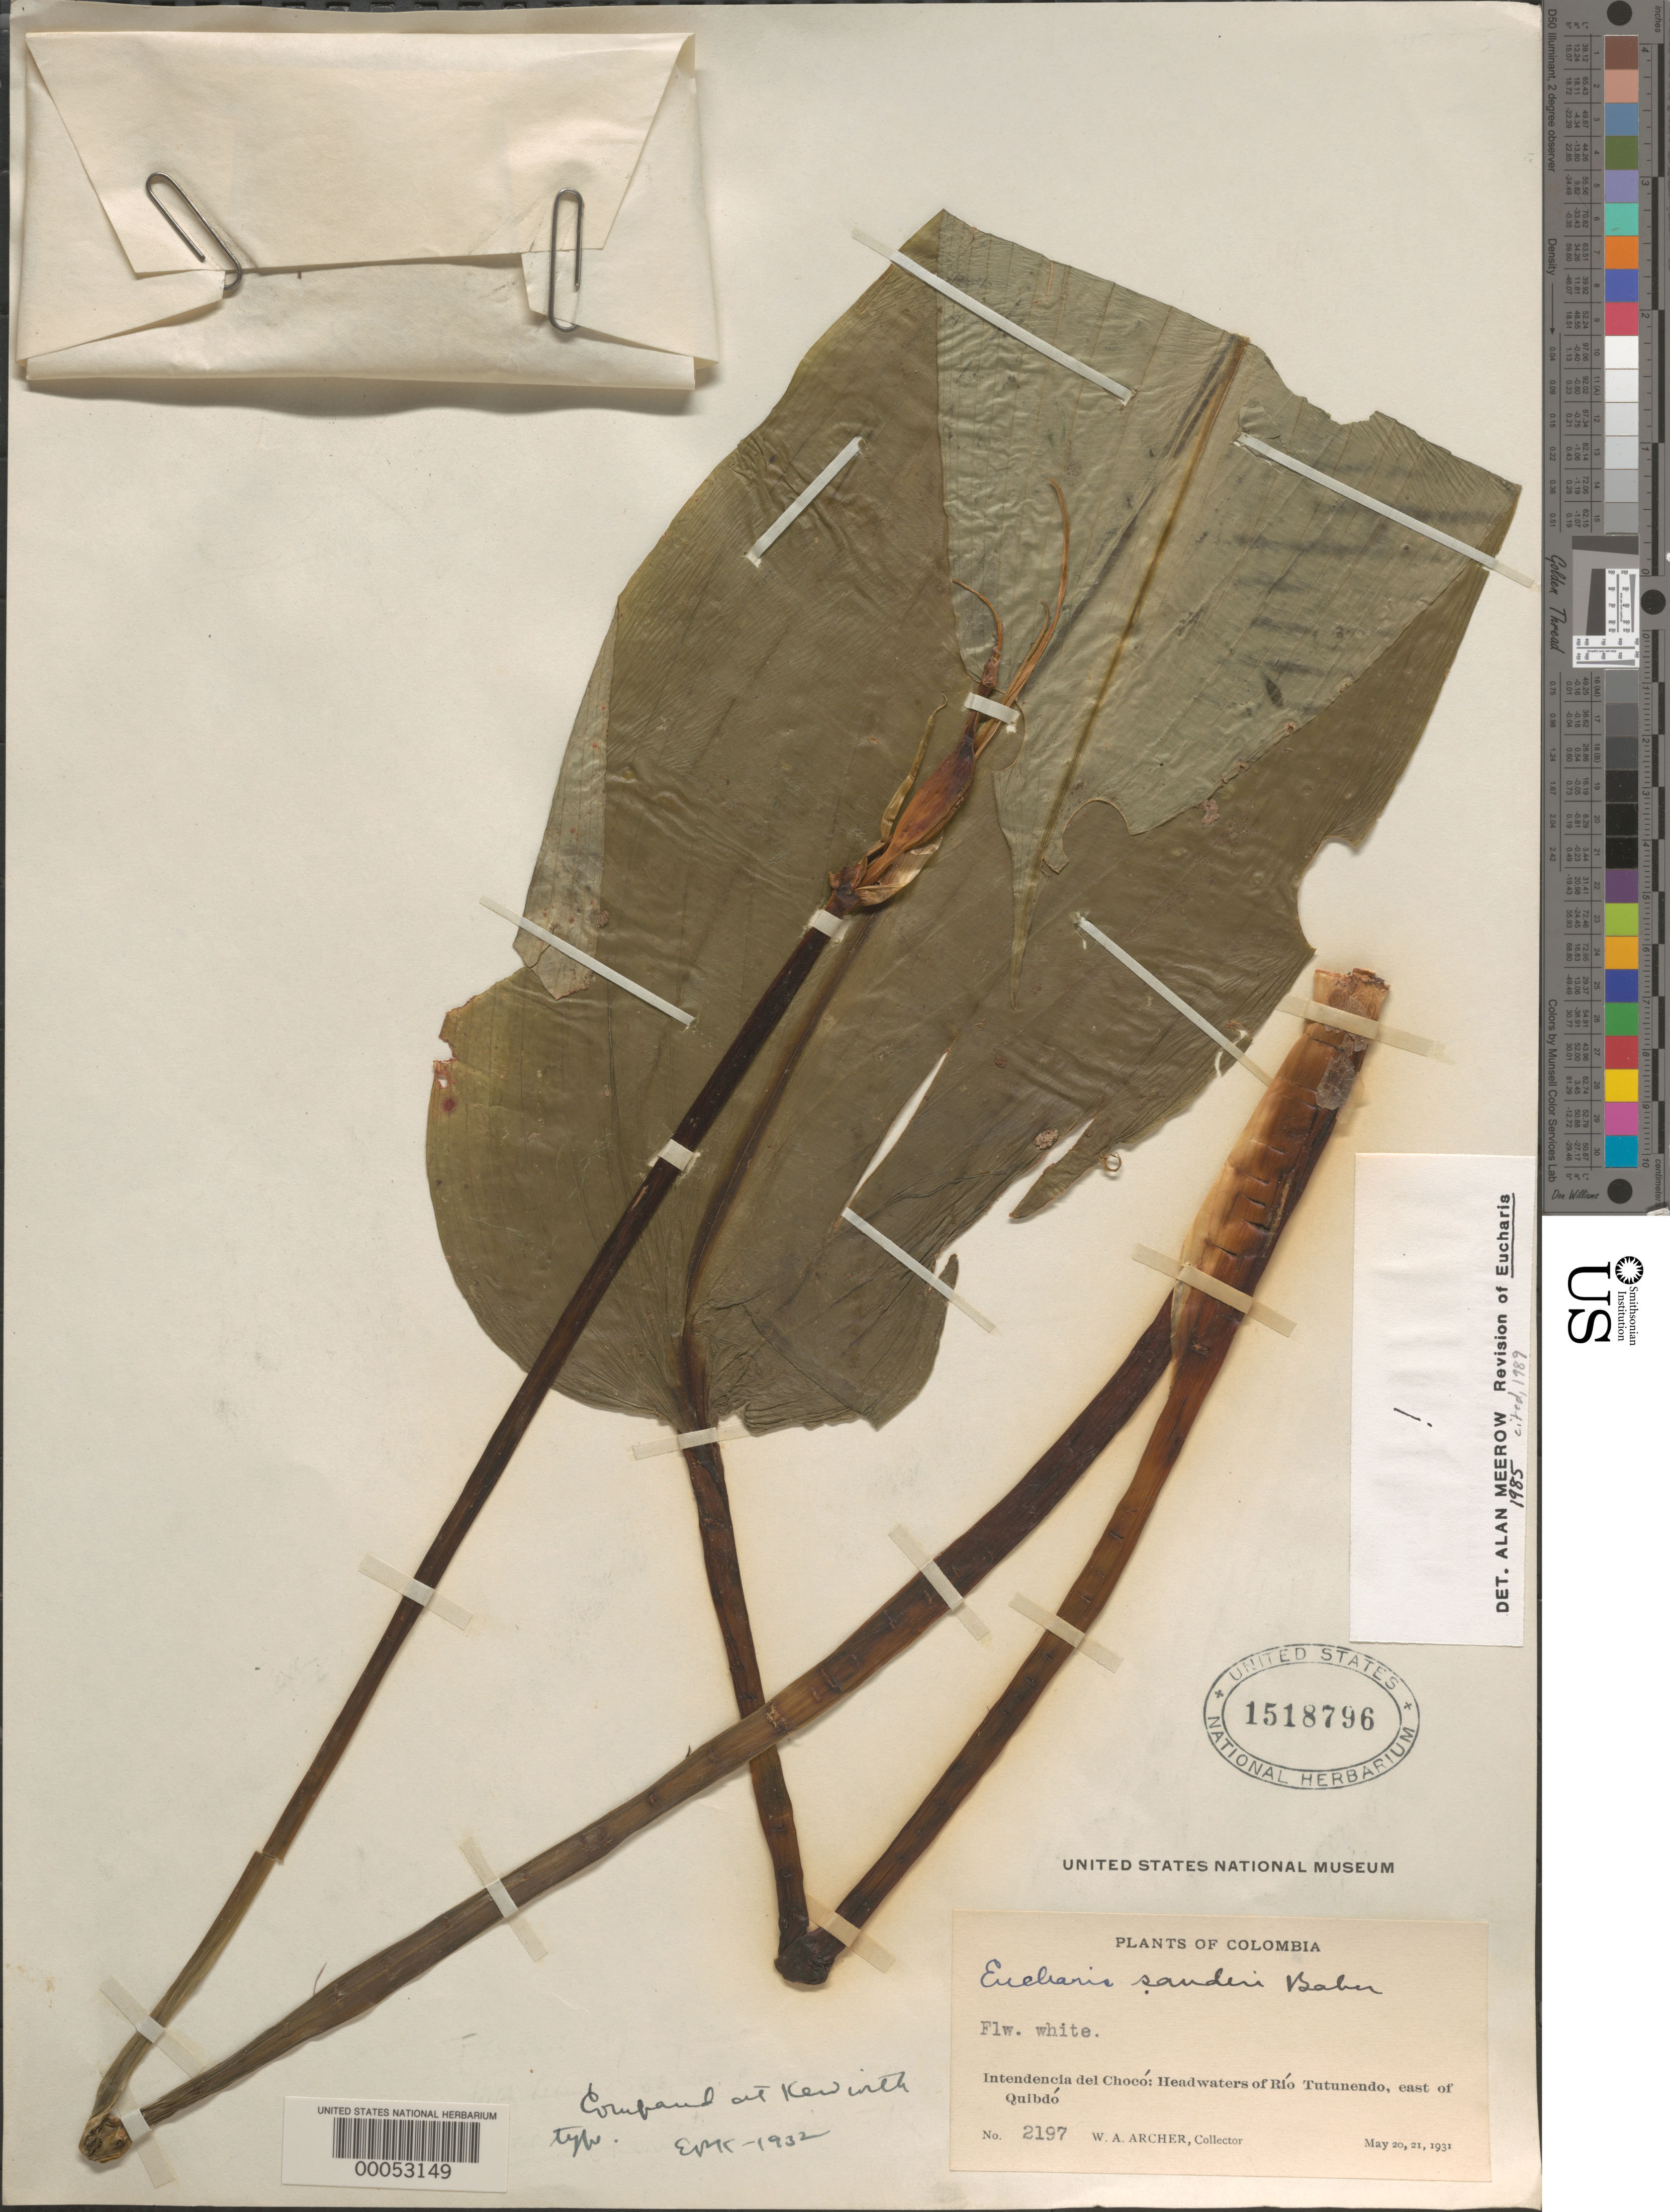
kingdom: Plantae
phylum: Tracheophyta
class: Liliopsida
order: Asparagales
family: Amaryllidaceae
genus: Eucharis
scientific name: Eucharis sanderi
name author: Baker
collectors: W. A. Archer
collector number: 2197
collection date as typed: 20 May 1931 to 21 May 1931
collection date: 1931-05-20/1931-05-21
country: Colombia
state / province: Chocó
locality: Headwaters of Rio TutUnendo, E of Quibdo.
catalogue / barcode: US 1518796